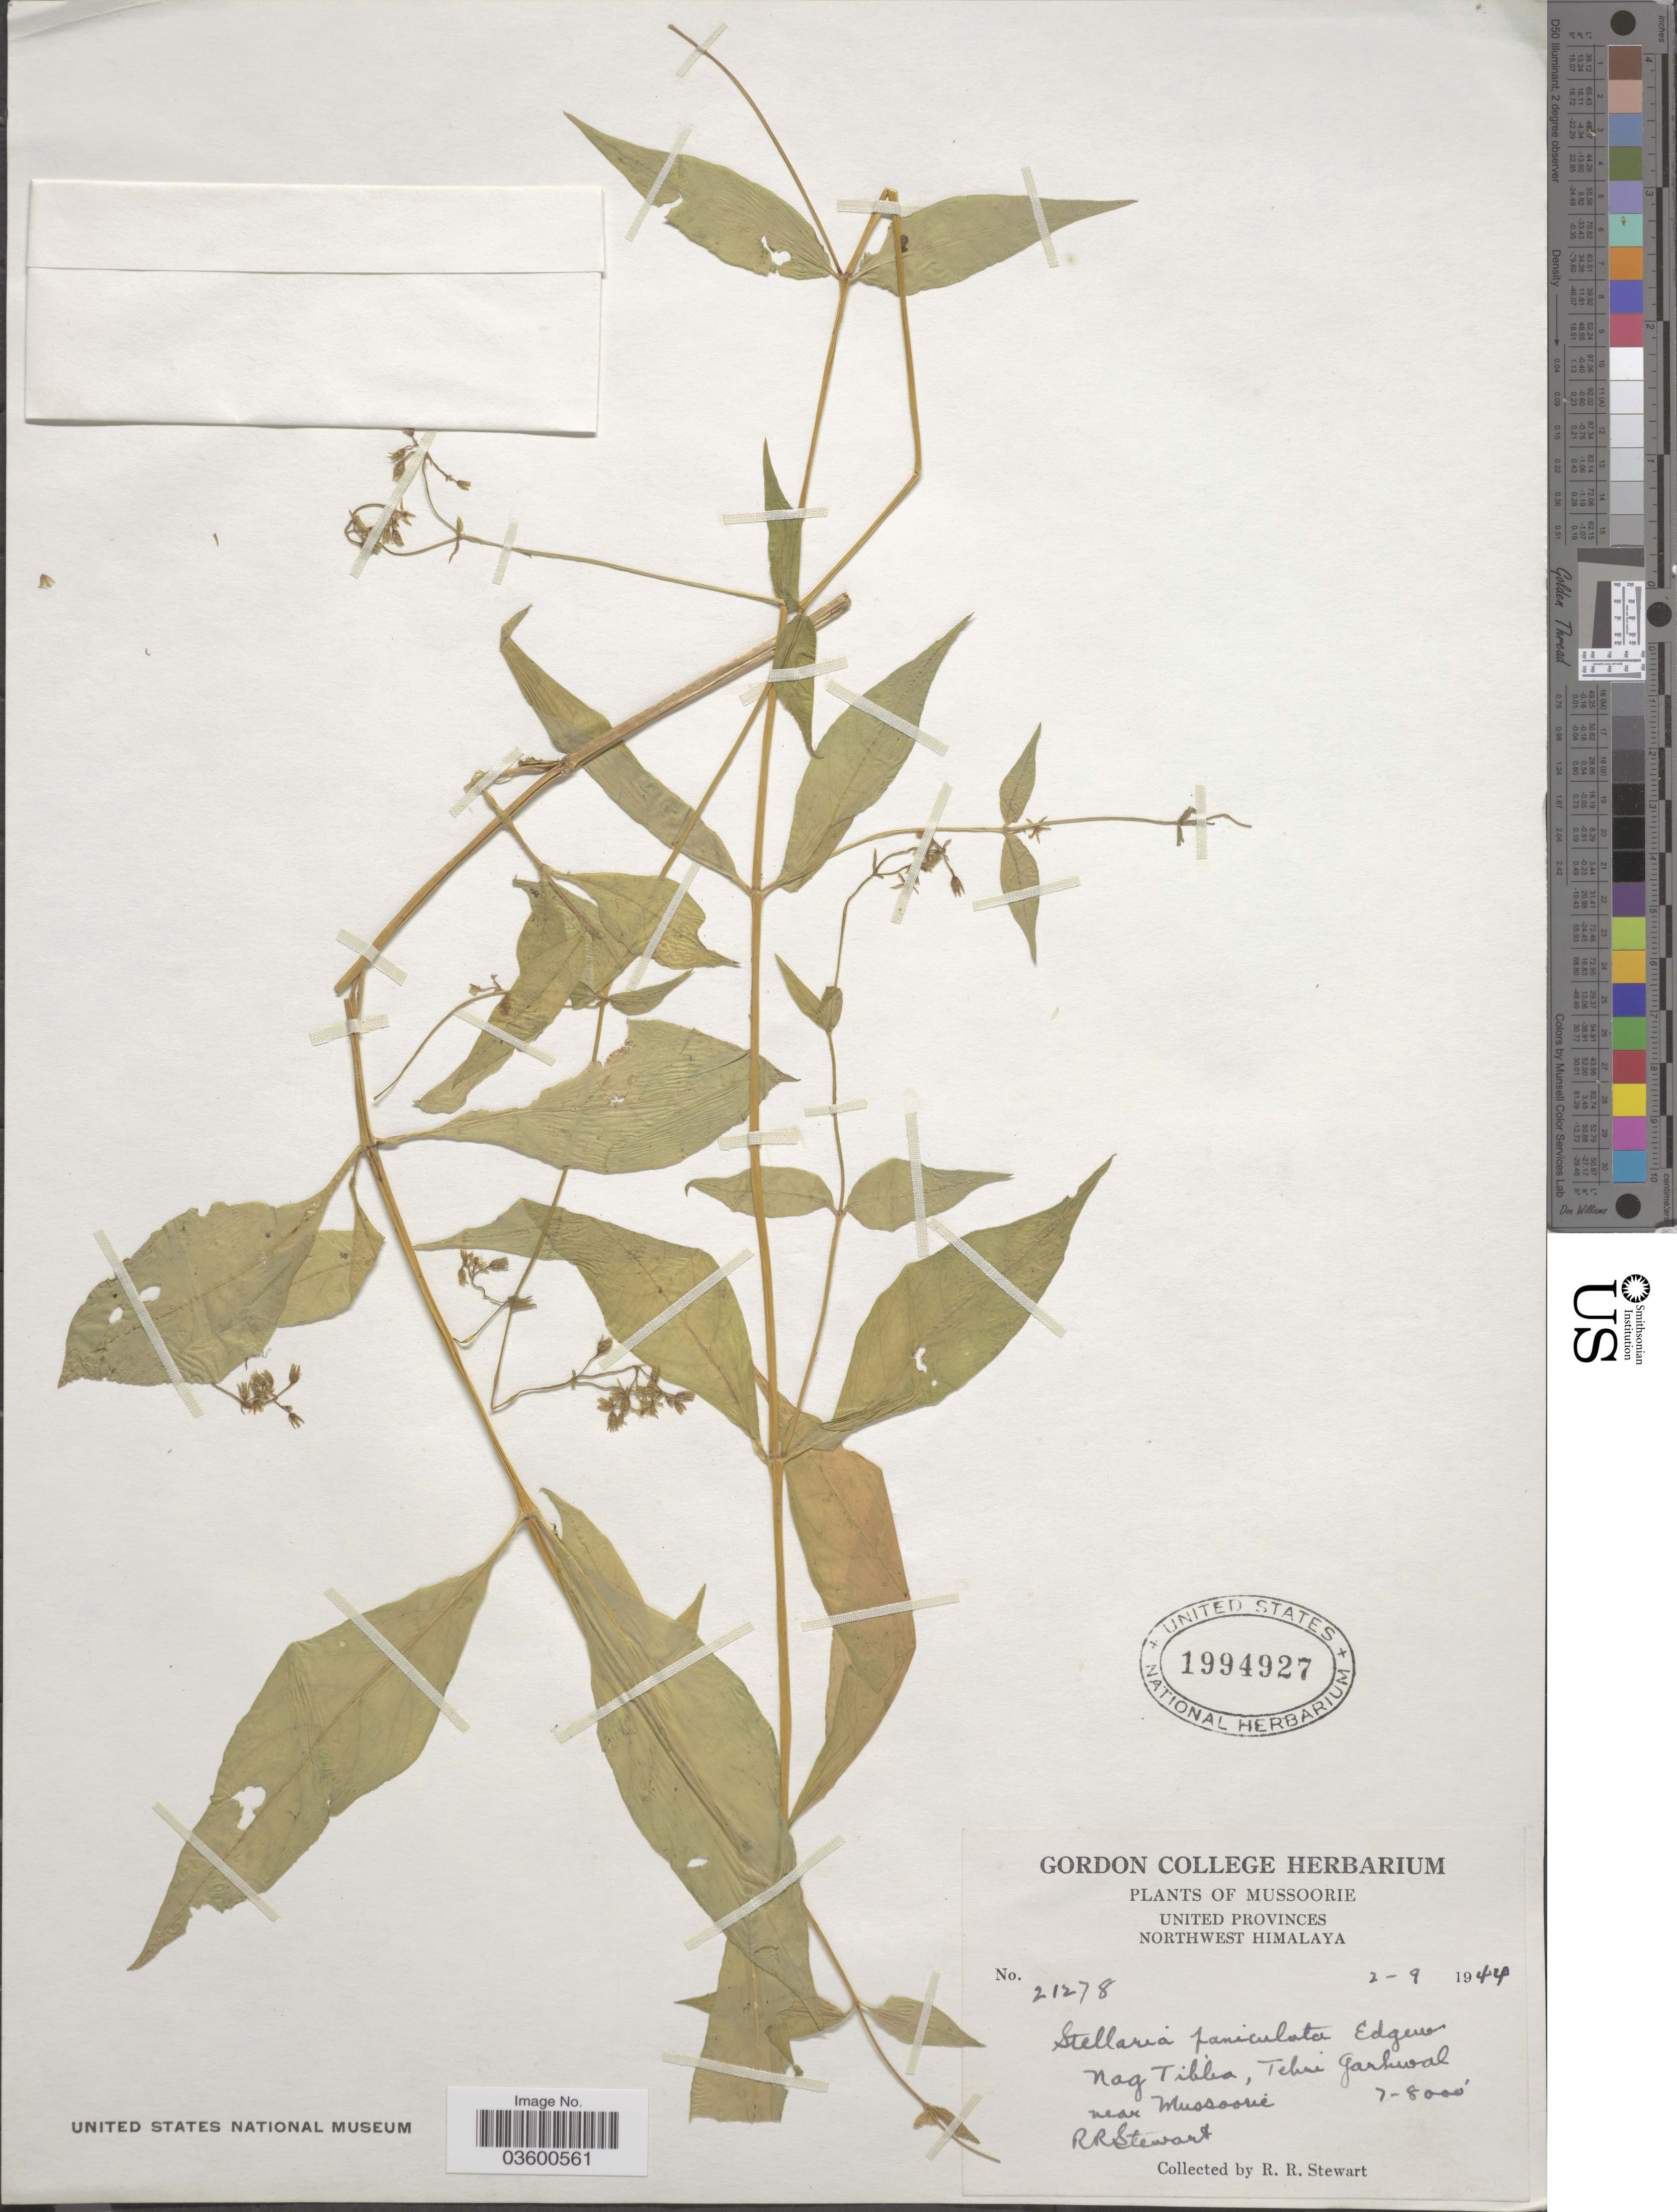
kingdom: Plantae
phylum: Tracheophyta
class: Magnoliopsida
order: Caryophyllales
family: Caryophyllaceae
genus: Schizotechium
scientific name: Schizotechium paniculatum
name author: (Edgew.) Pusalkar & S.K. Srivast.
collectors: R. Stewart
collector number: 21278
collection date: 1944-09-02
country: India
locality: Mussoorie. United Provinces. Northwest Himalaya. Nag Tibba, Tehri Garhwal near Mussoorie.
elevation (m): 2134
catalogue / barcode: US 1994927